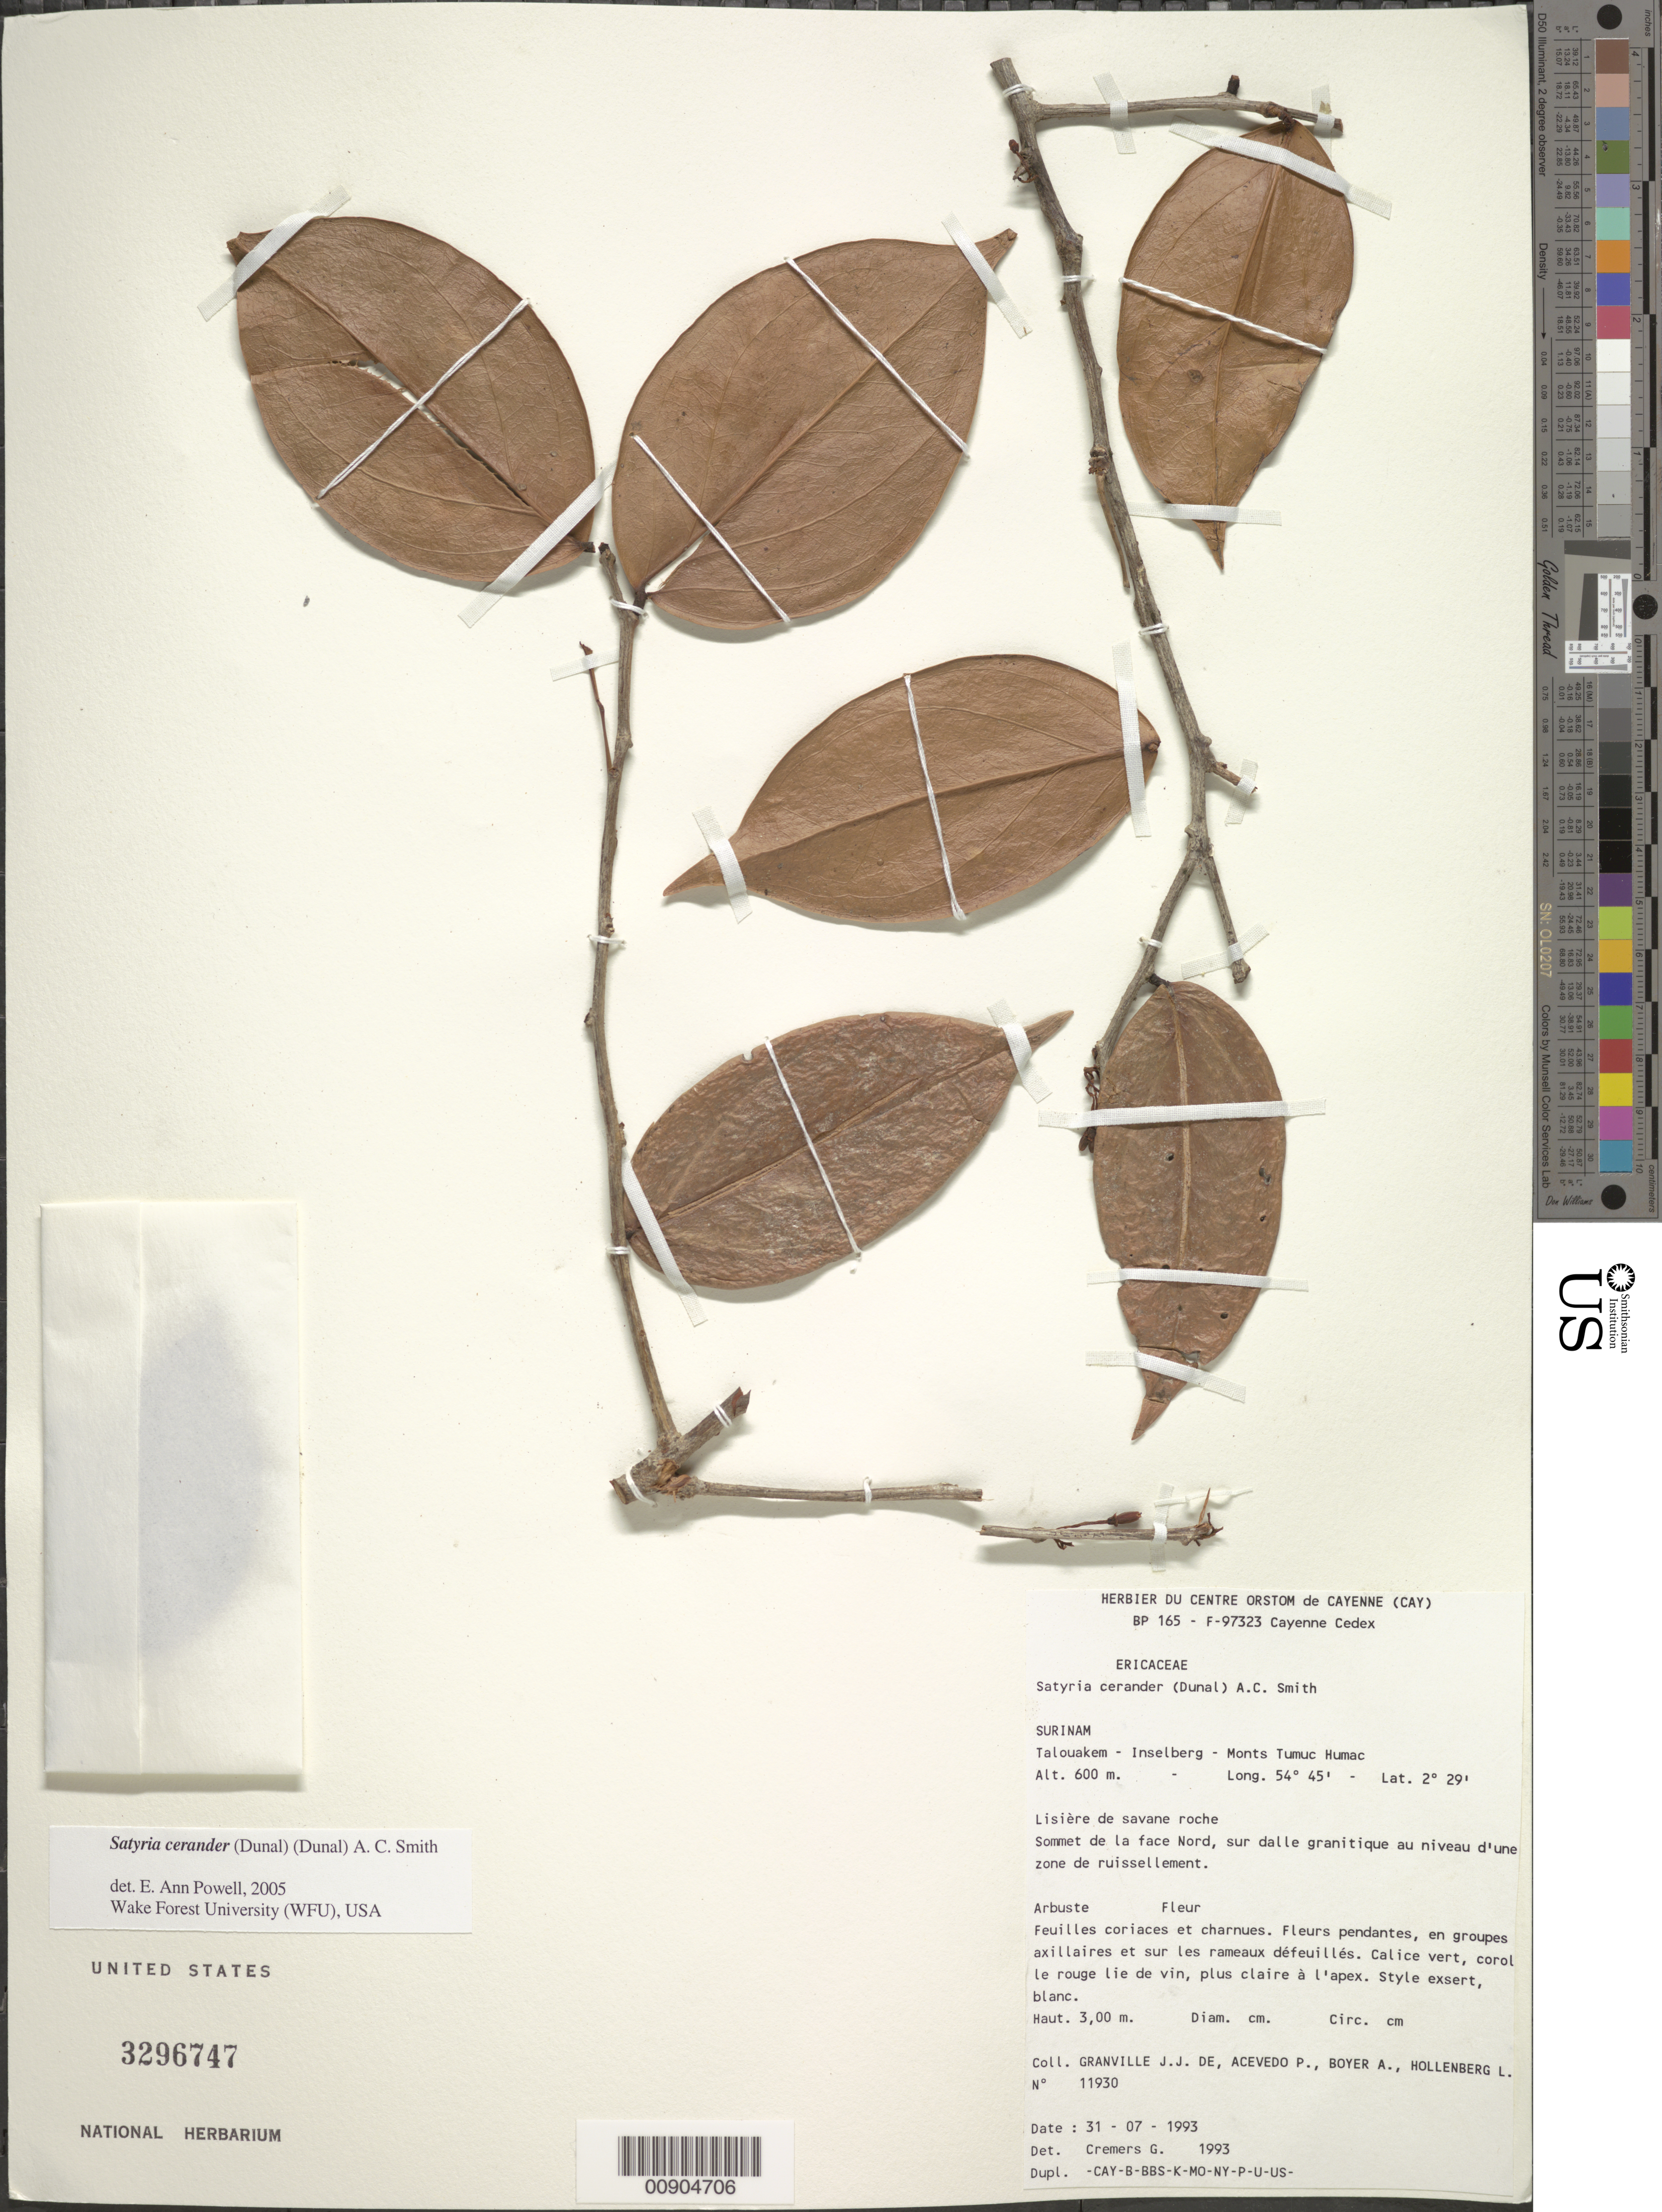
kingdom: Plantae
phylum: Tracheophyta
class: Magnoliopsida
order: Ericales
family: Ericaceae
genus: Satyria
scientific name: Satyria panurensis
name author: (Benth. ex Meisn.) Benth. & Hook. f. ex Nied.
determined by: Powell, E. A.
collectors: J.-J. de Granville, P. Acevedo-Rodr., A. Boyer & L. Hollenberg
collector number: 11930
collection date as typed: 31-Jul-93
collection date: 1993-07-31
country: Suriname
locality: Talouakem, Inselberg, Monts Tumuc-Humac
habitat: Lisière de savane roche; sommet la face N, sur dalle granitique au niveau d'une zone de ruissellement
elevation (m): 600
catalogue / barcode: US 3296747